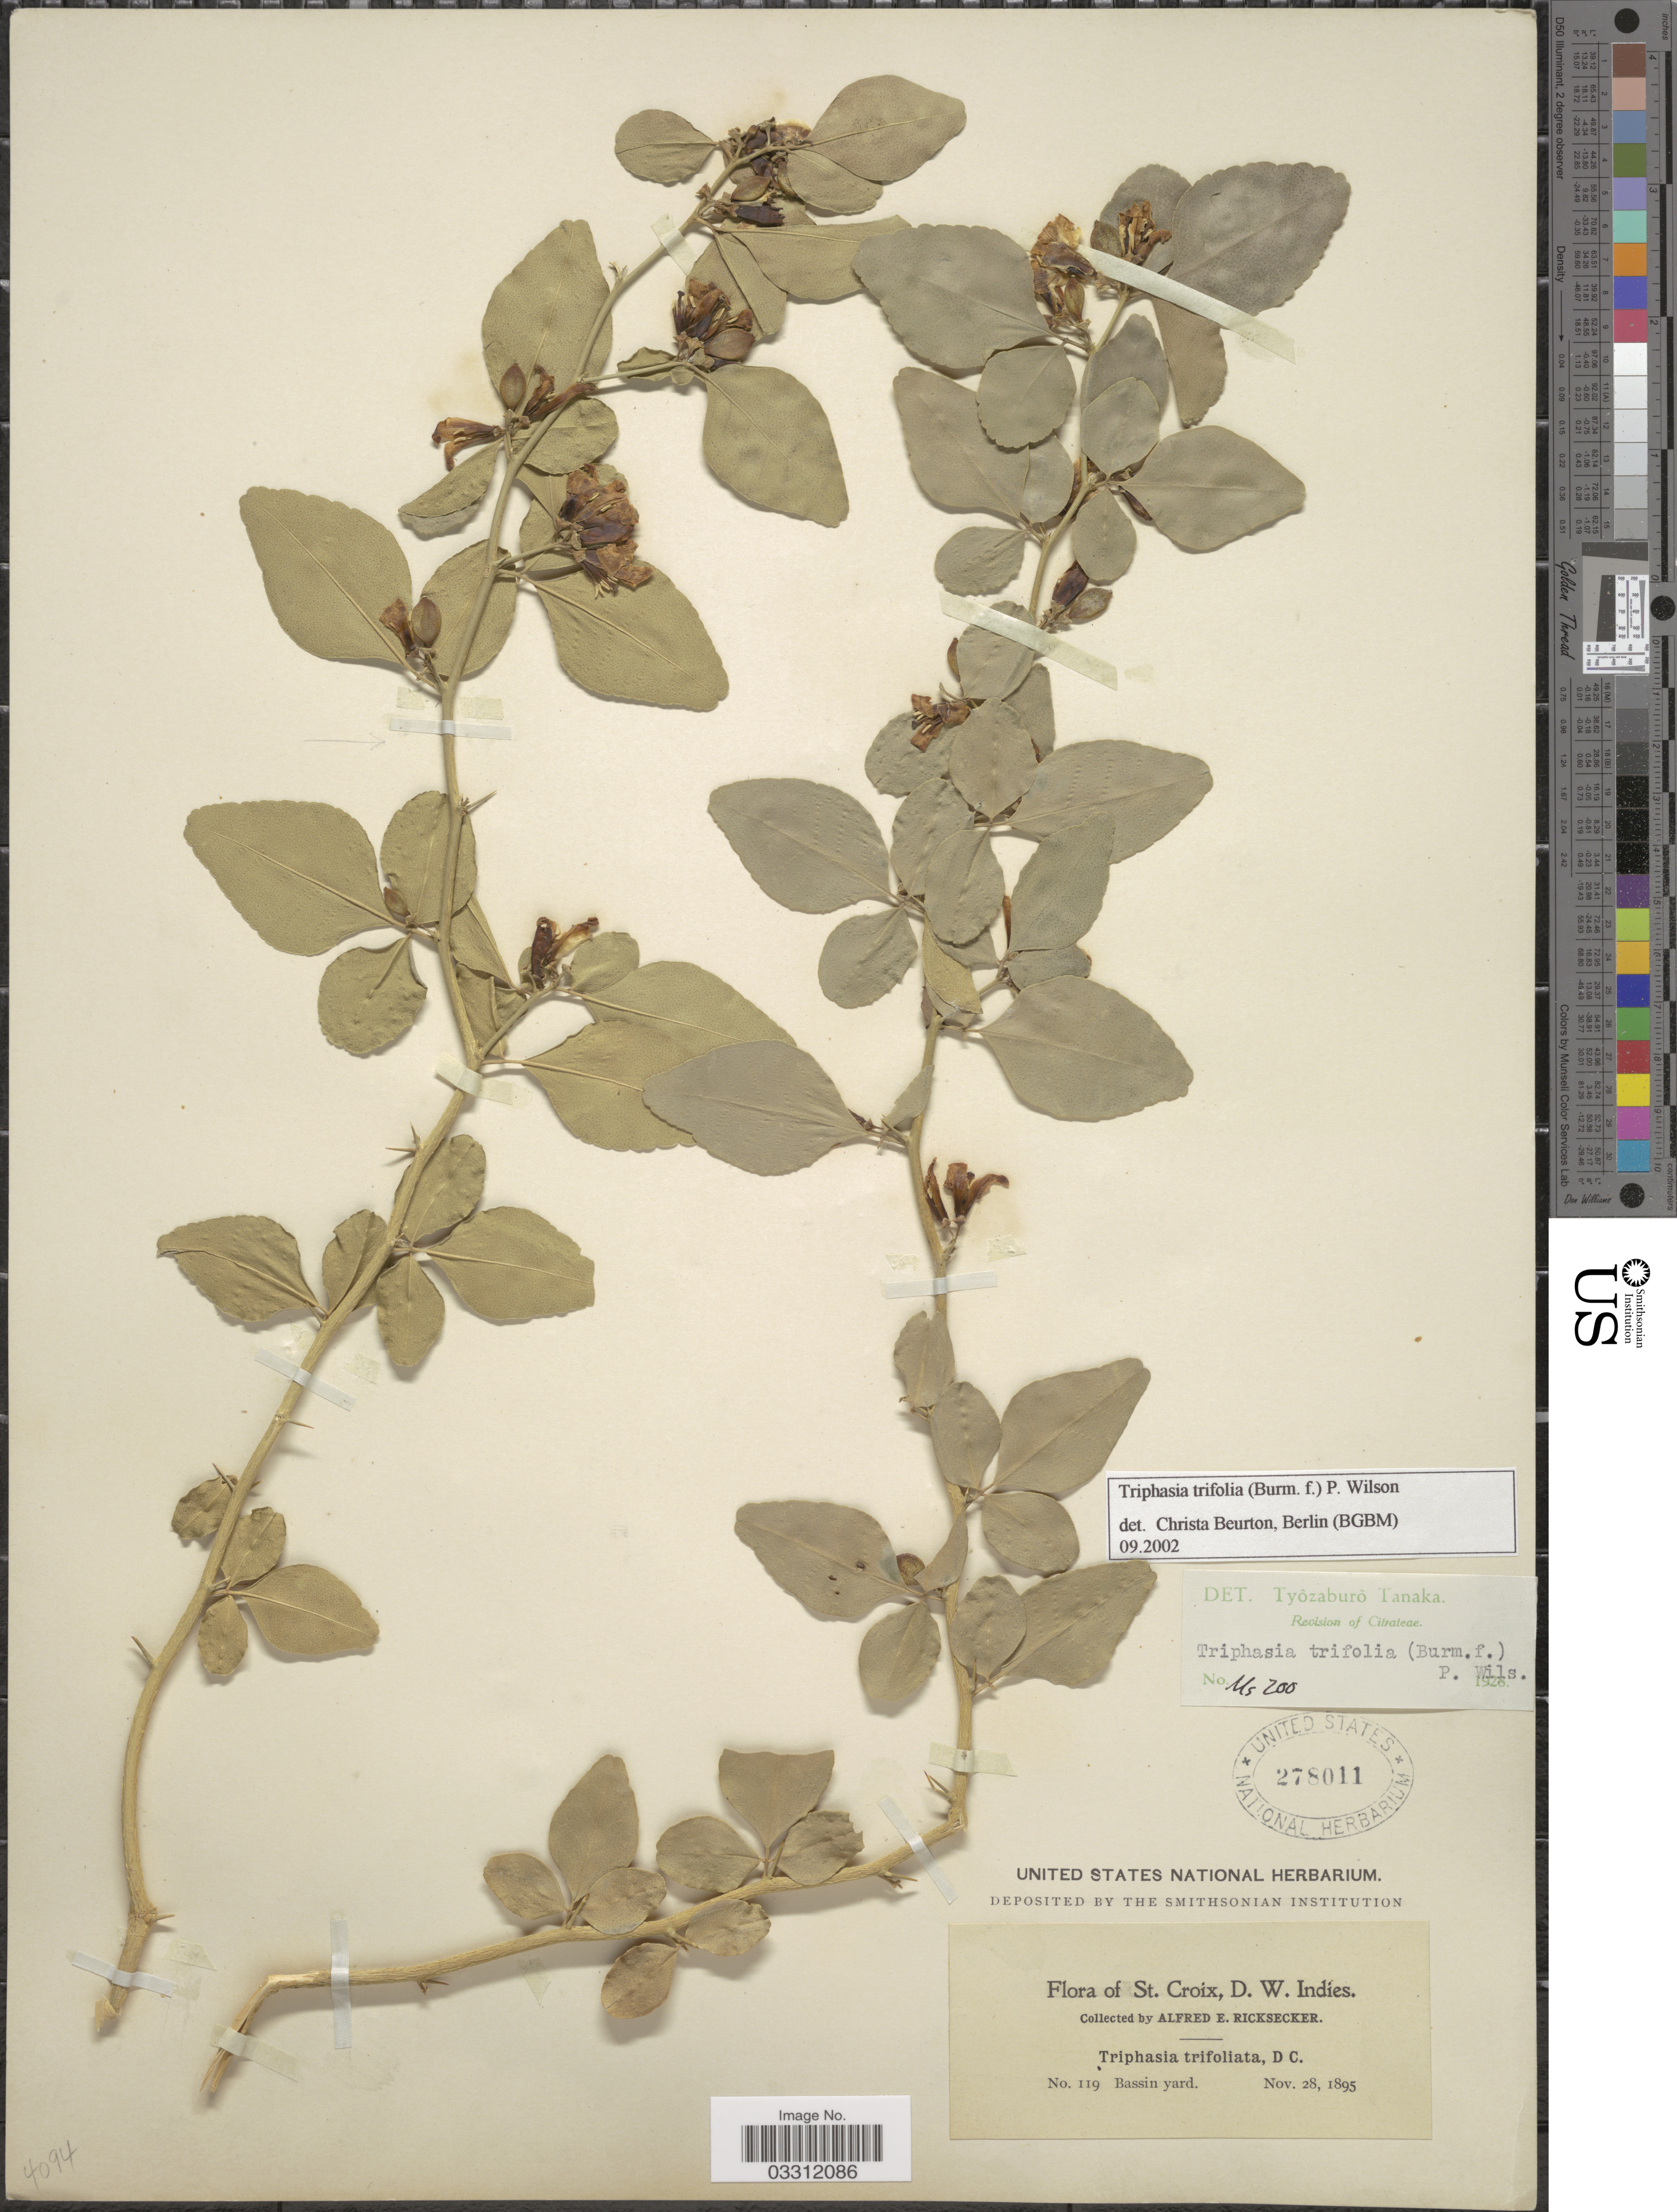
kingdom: Plantae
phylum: Tracheophyta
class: Magnoliopsida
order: Sapindales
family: Rutaceae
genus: Triphasia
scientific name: Triphasia trifoliata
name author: DC.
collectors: A. E. Ricksecker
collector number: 119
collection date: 1895-11-28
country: U.S. Virgin Islands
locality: St. Croix, D. W. Indies. Bassin yard.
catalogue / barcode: US 278011